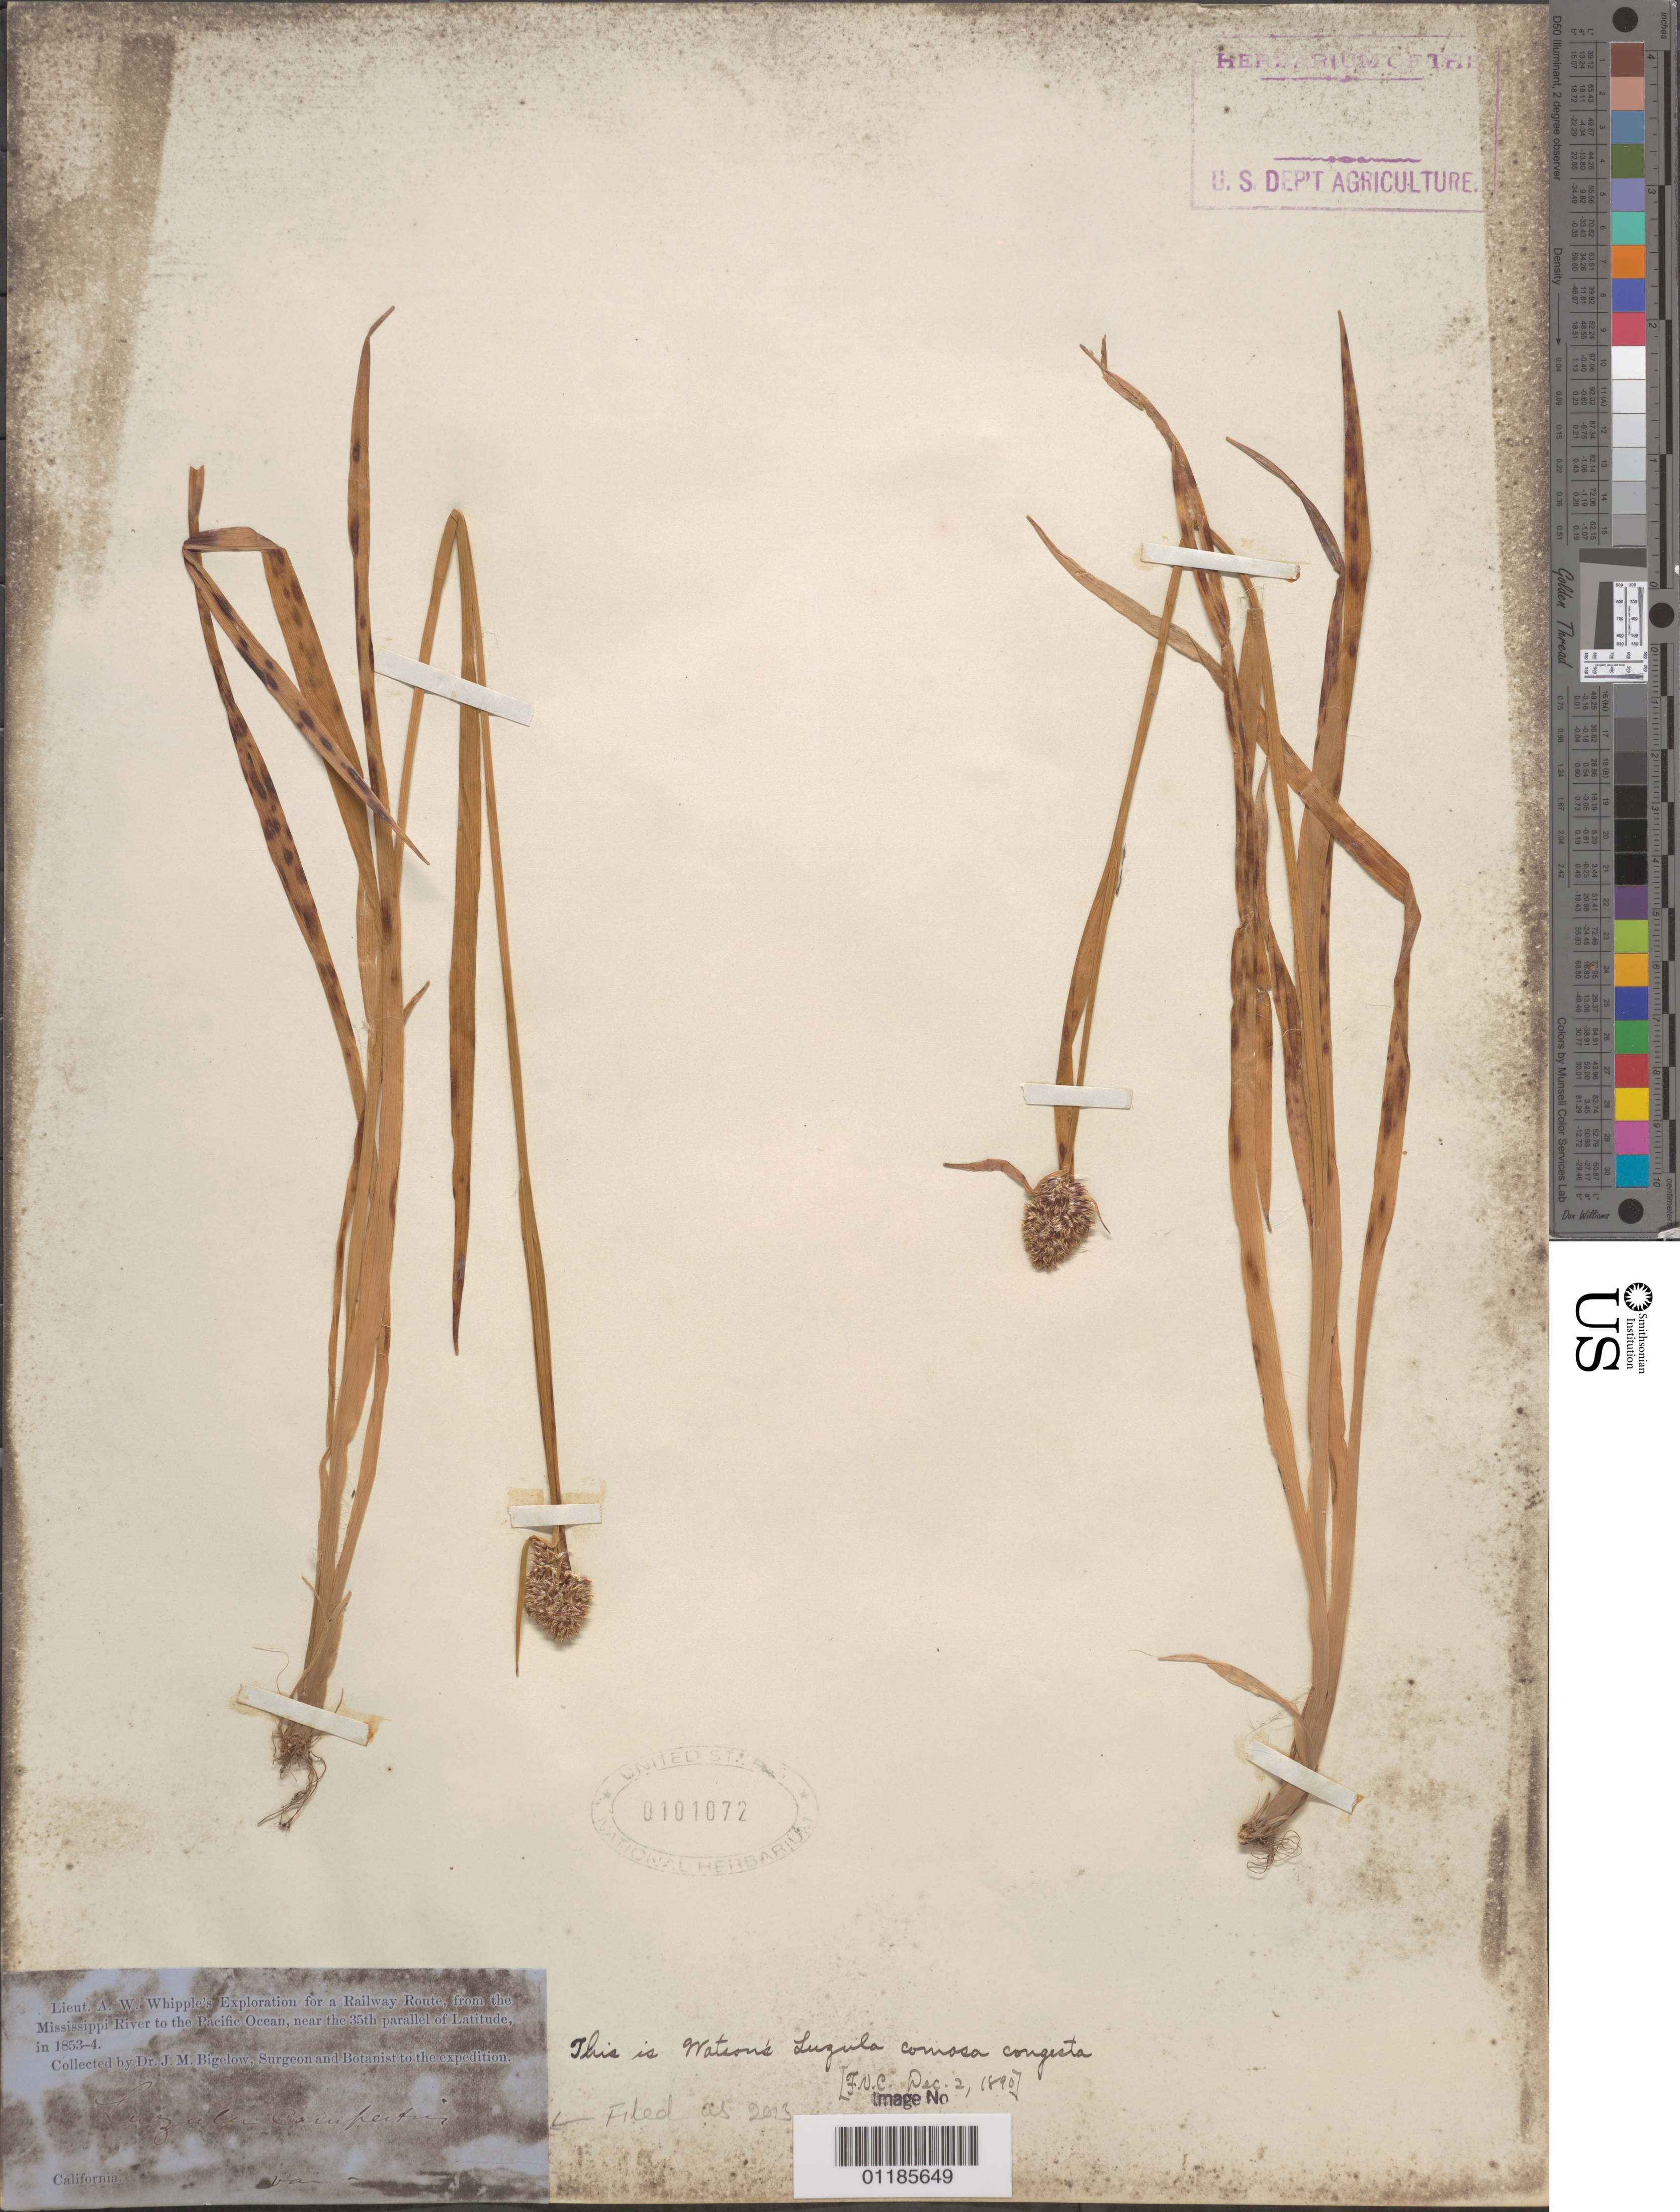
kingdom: Plantae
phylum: Tracheophyta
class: Liliopsida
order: Poales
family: Juncaceae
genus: Luzula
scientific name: Luzula campestris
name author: (L.) DC.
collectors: J. M. Bigelow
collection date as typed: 1853 to -- --- 1854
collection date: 1853/1854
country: United States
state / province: California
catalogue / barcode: US 101072